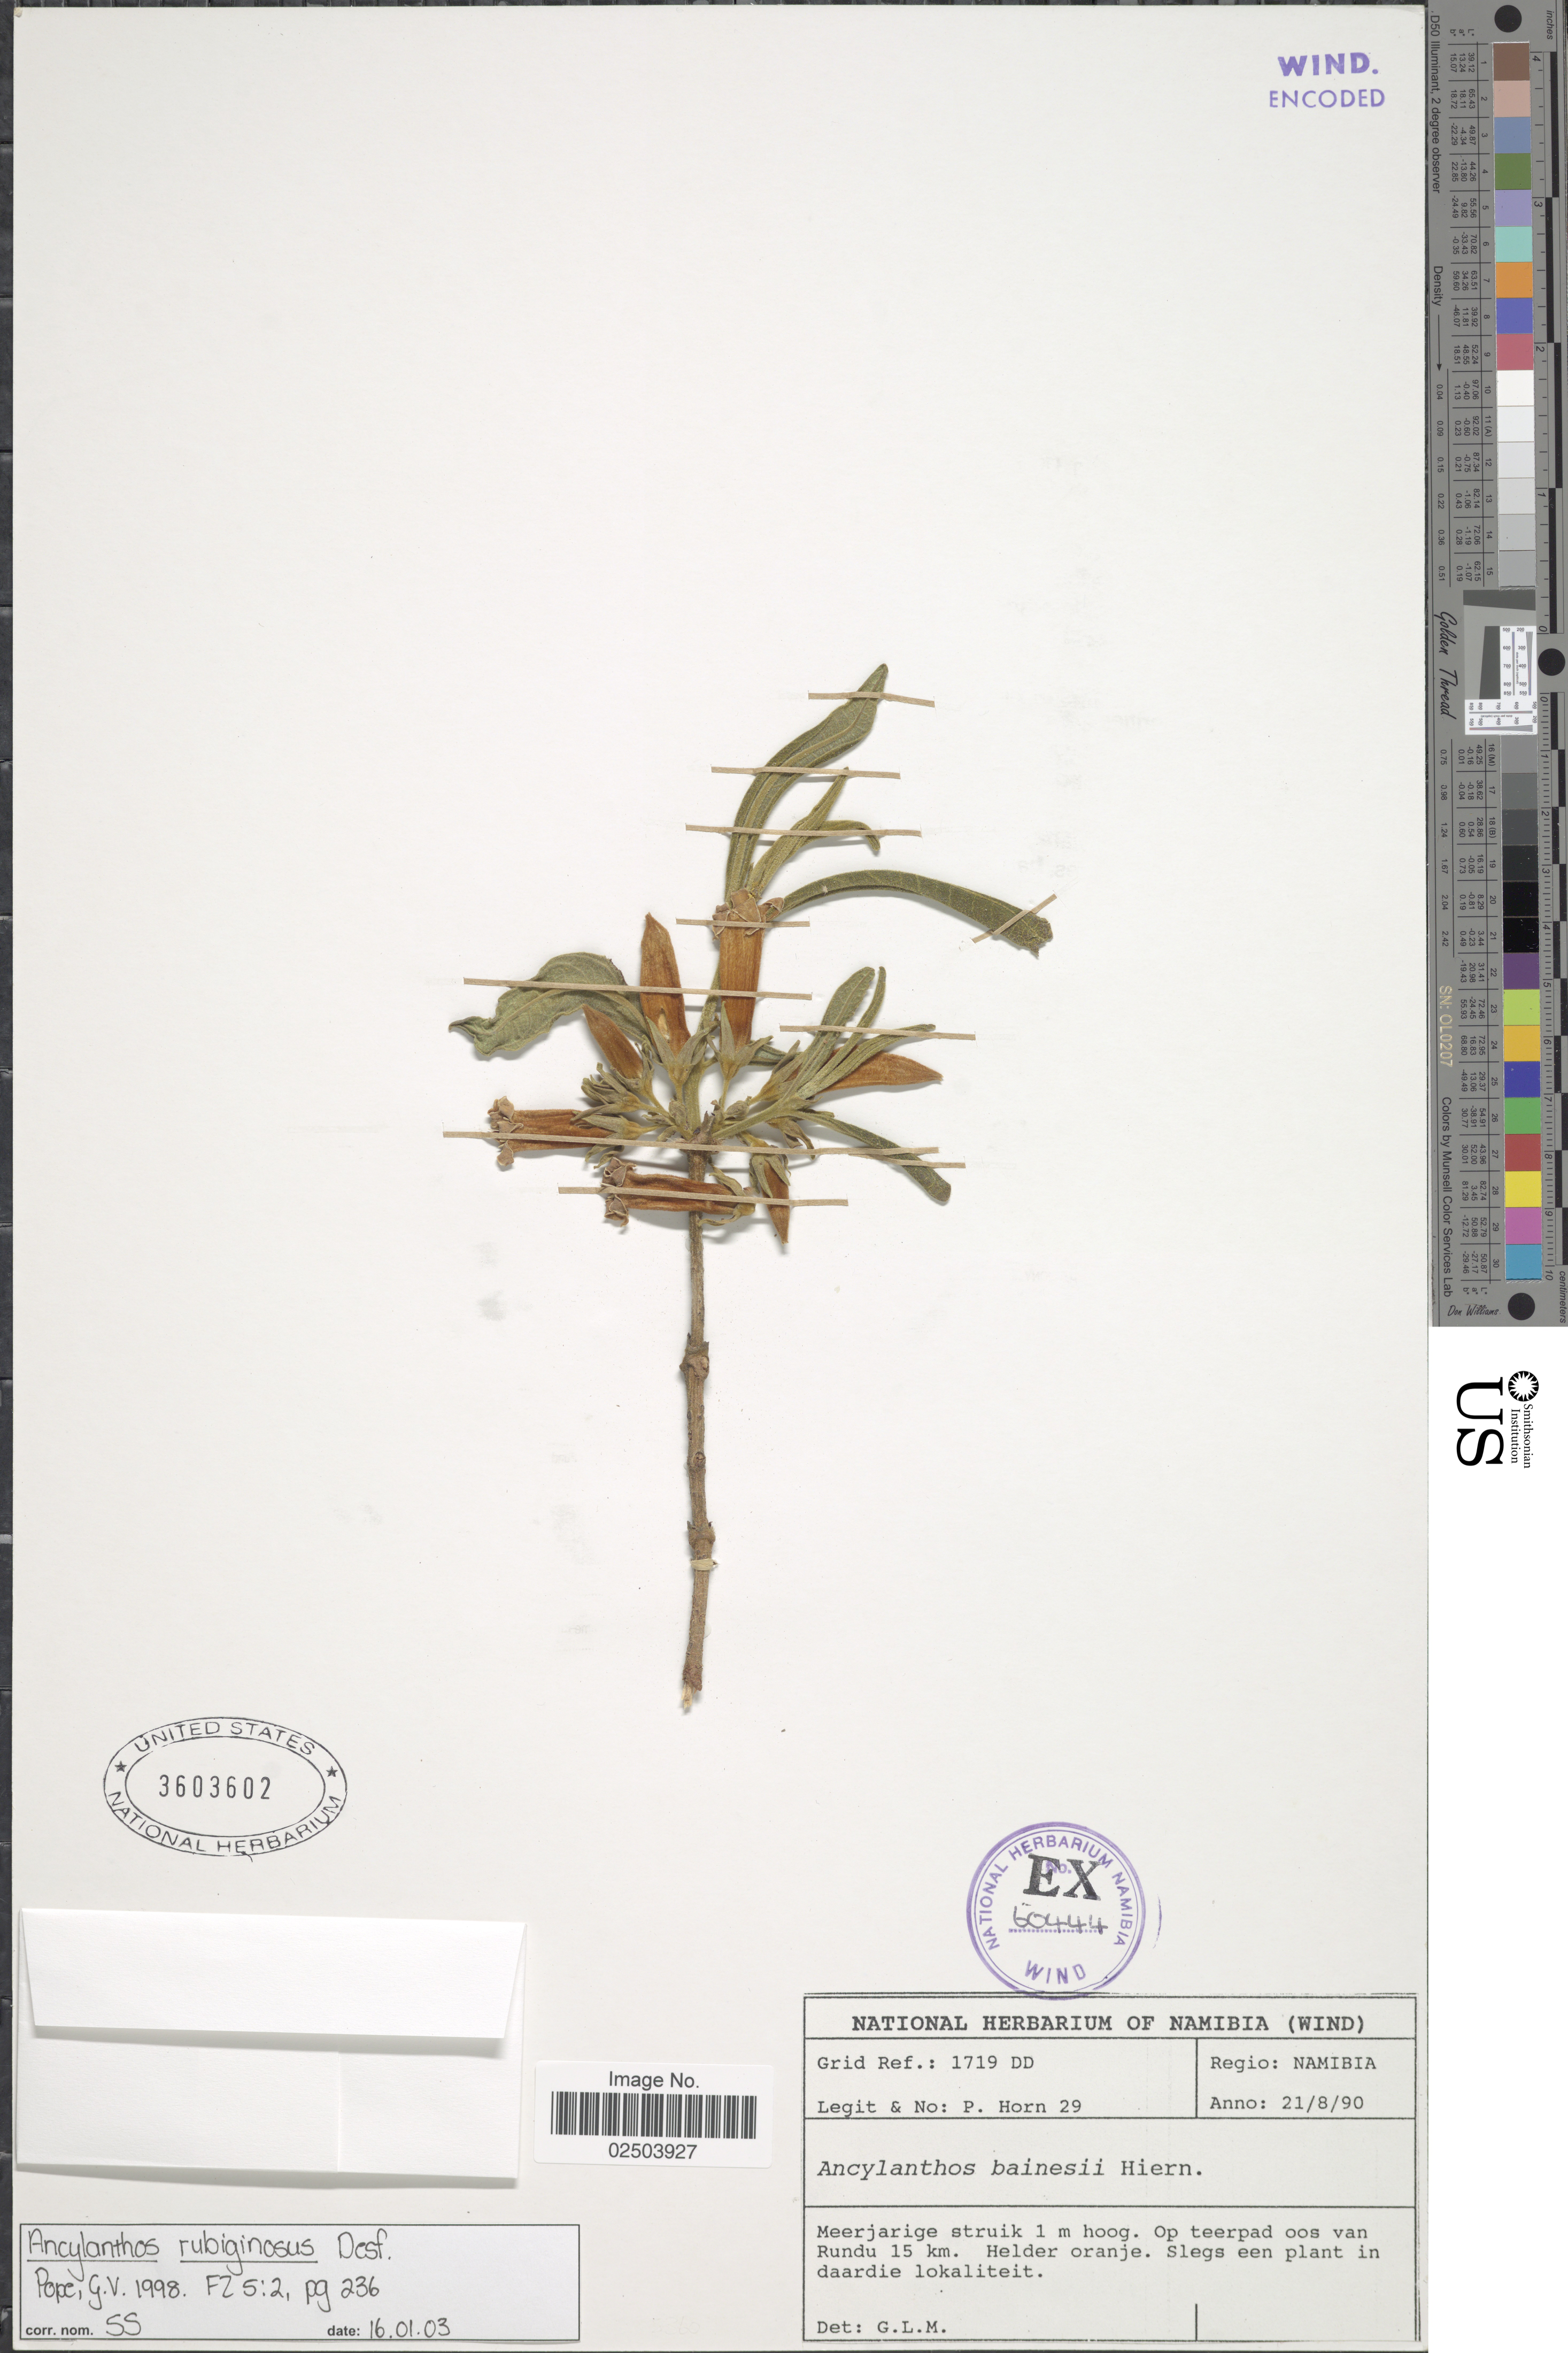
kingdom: Plantae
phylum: Tracheophyta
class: Magnoliopsida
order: Gentianales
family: Rubiaceae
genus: Vangueria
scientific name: Vangueria fulgida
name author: (Welw. ex Hiern) Goyder & N.M.J. Davies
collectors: P. Horn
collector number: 29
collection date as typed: Transcribed d/m/y: 21/8/90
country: Namibia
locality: Regio: Namibia. Op teerpad oos van Rundu 15 km. Helder oranje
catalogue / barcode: US 3603602